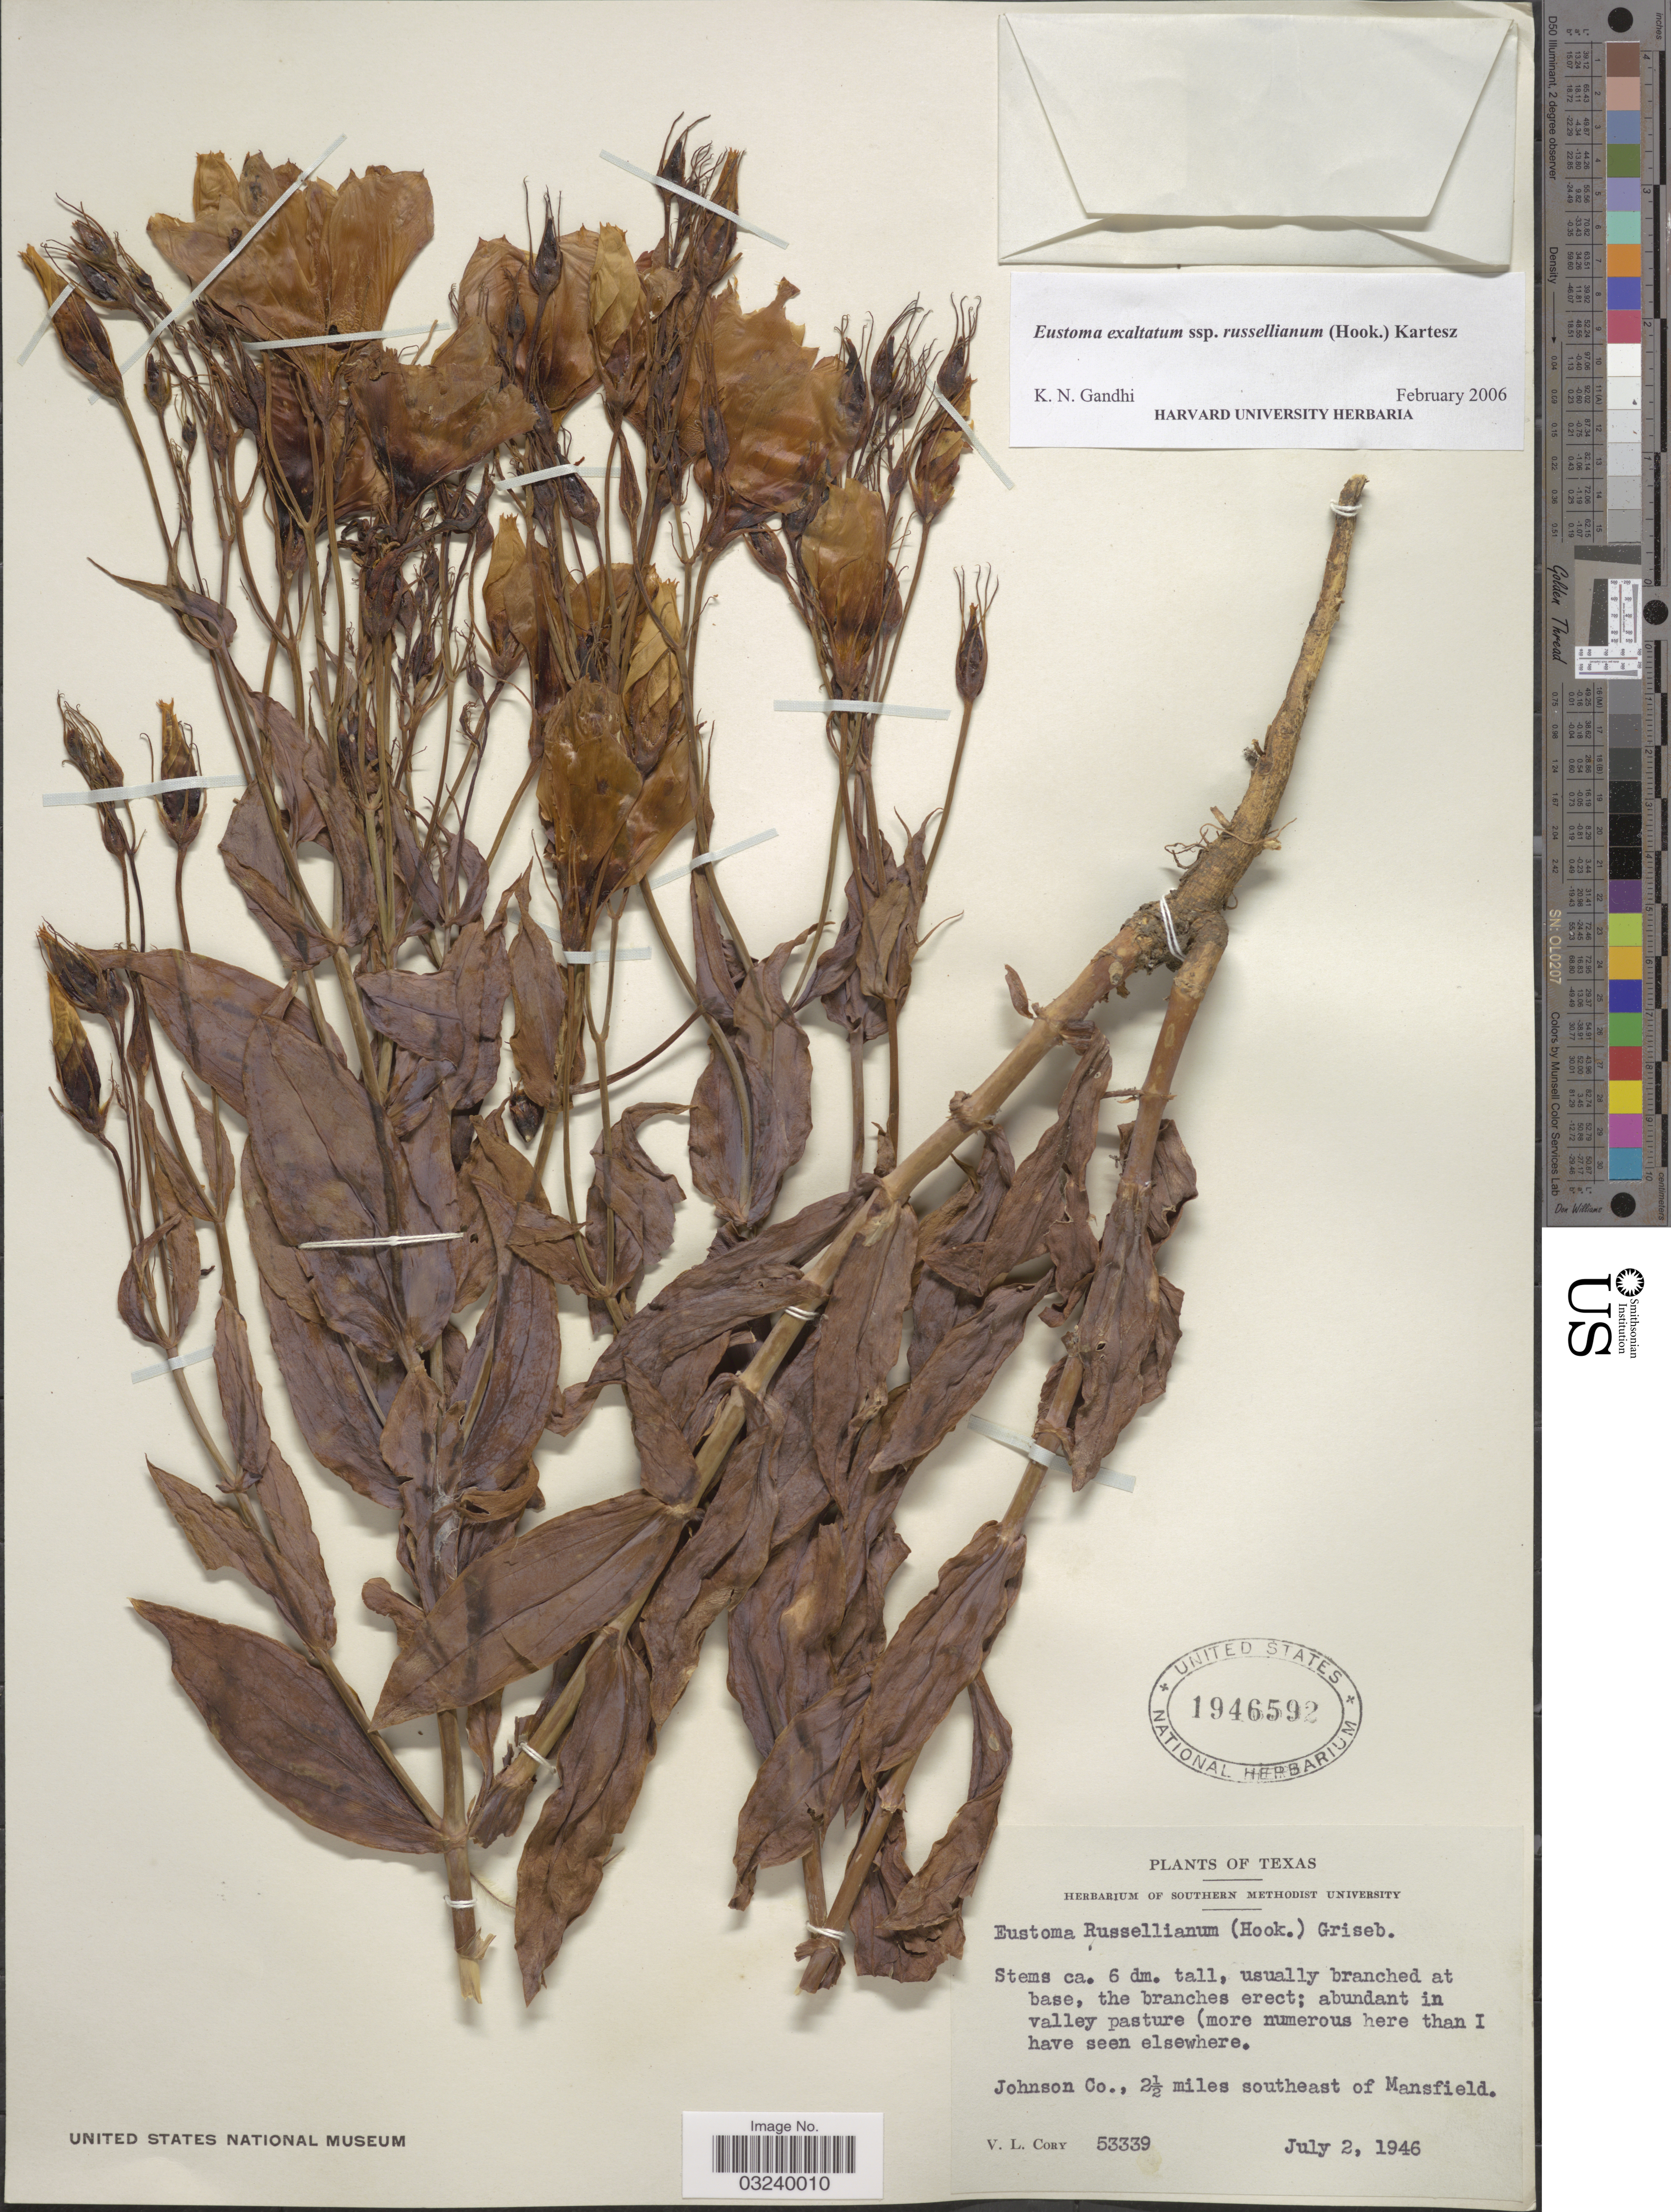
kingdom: Plantae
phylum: Tracheophyta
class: Magnoliopsida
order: Gentianales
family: Gentianaceae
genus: Eustoma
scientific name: Eustoma grandiflorum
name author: (Raf.) Shinners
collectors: V. Cory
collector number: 53339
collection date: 1946-07-02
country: United States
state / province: Texas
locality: Johnson Co., 2½ miles southeast of Mansfield.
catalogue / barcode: US 1946592